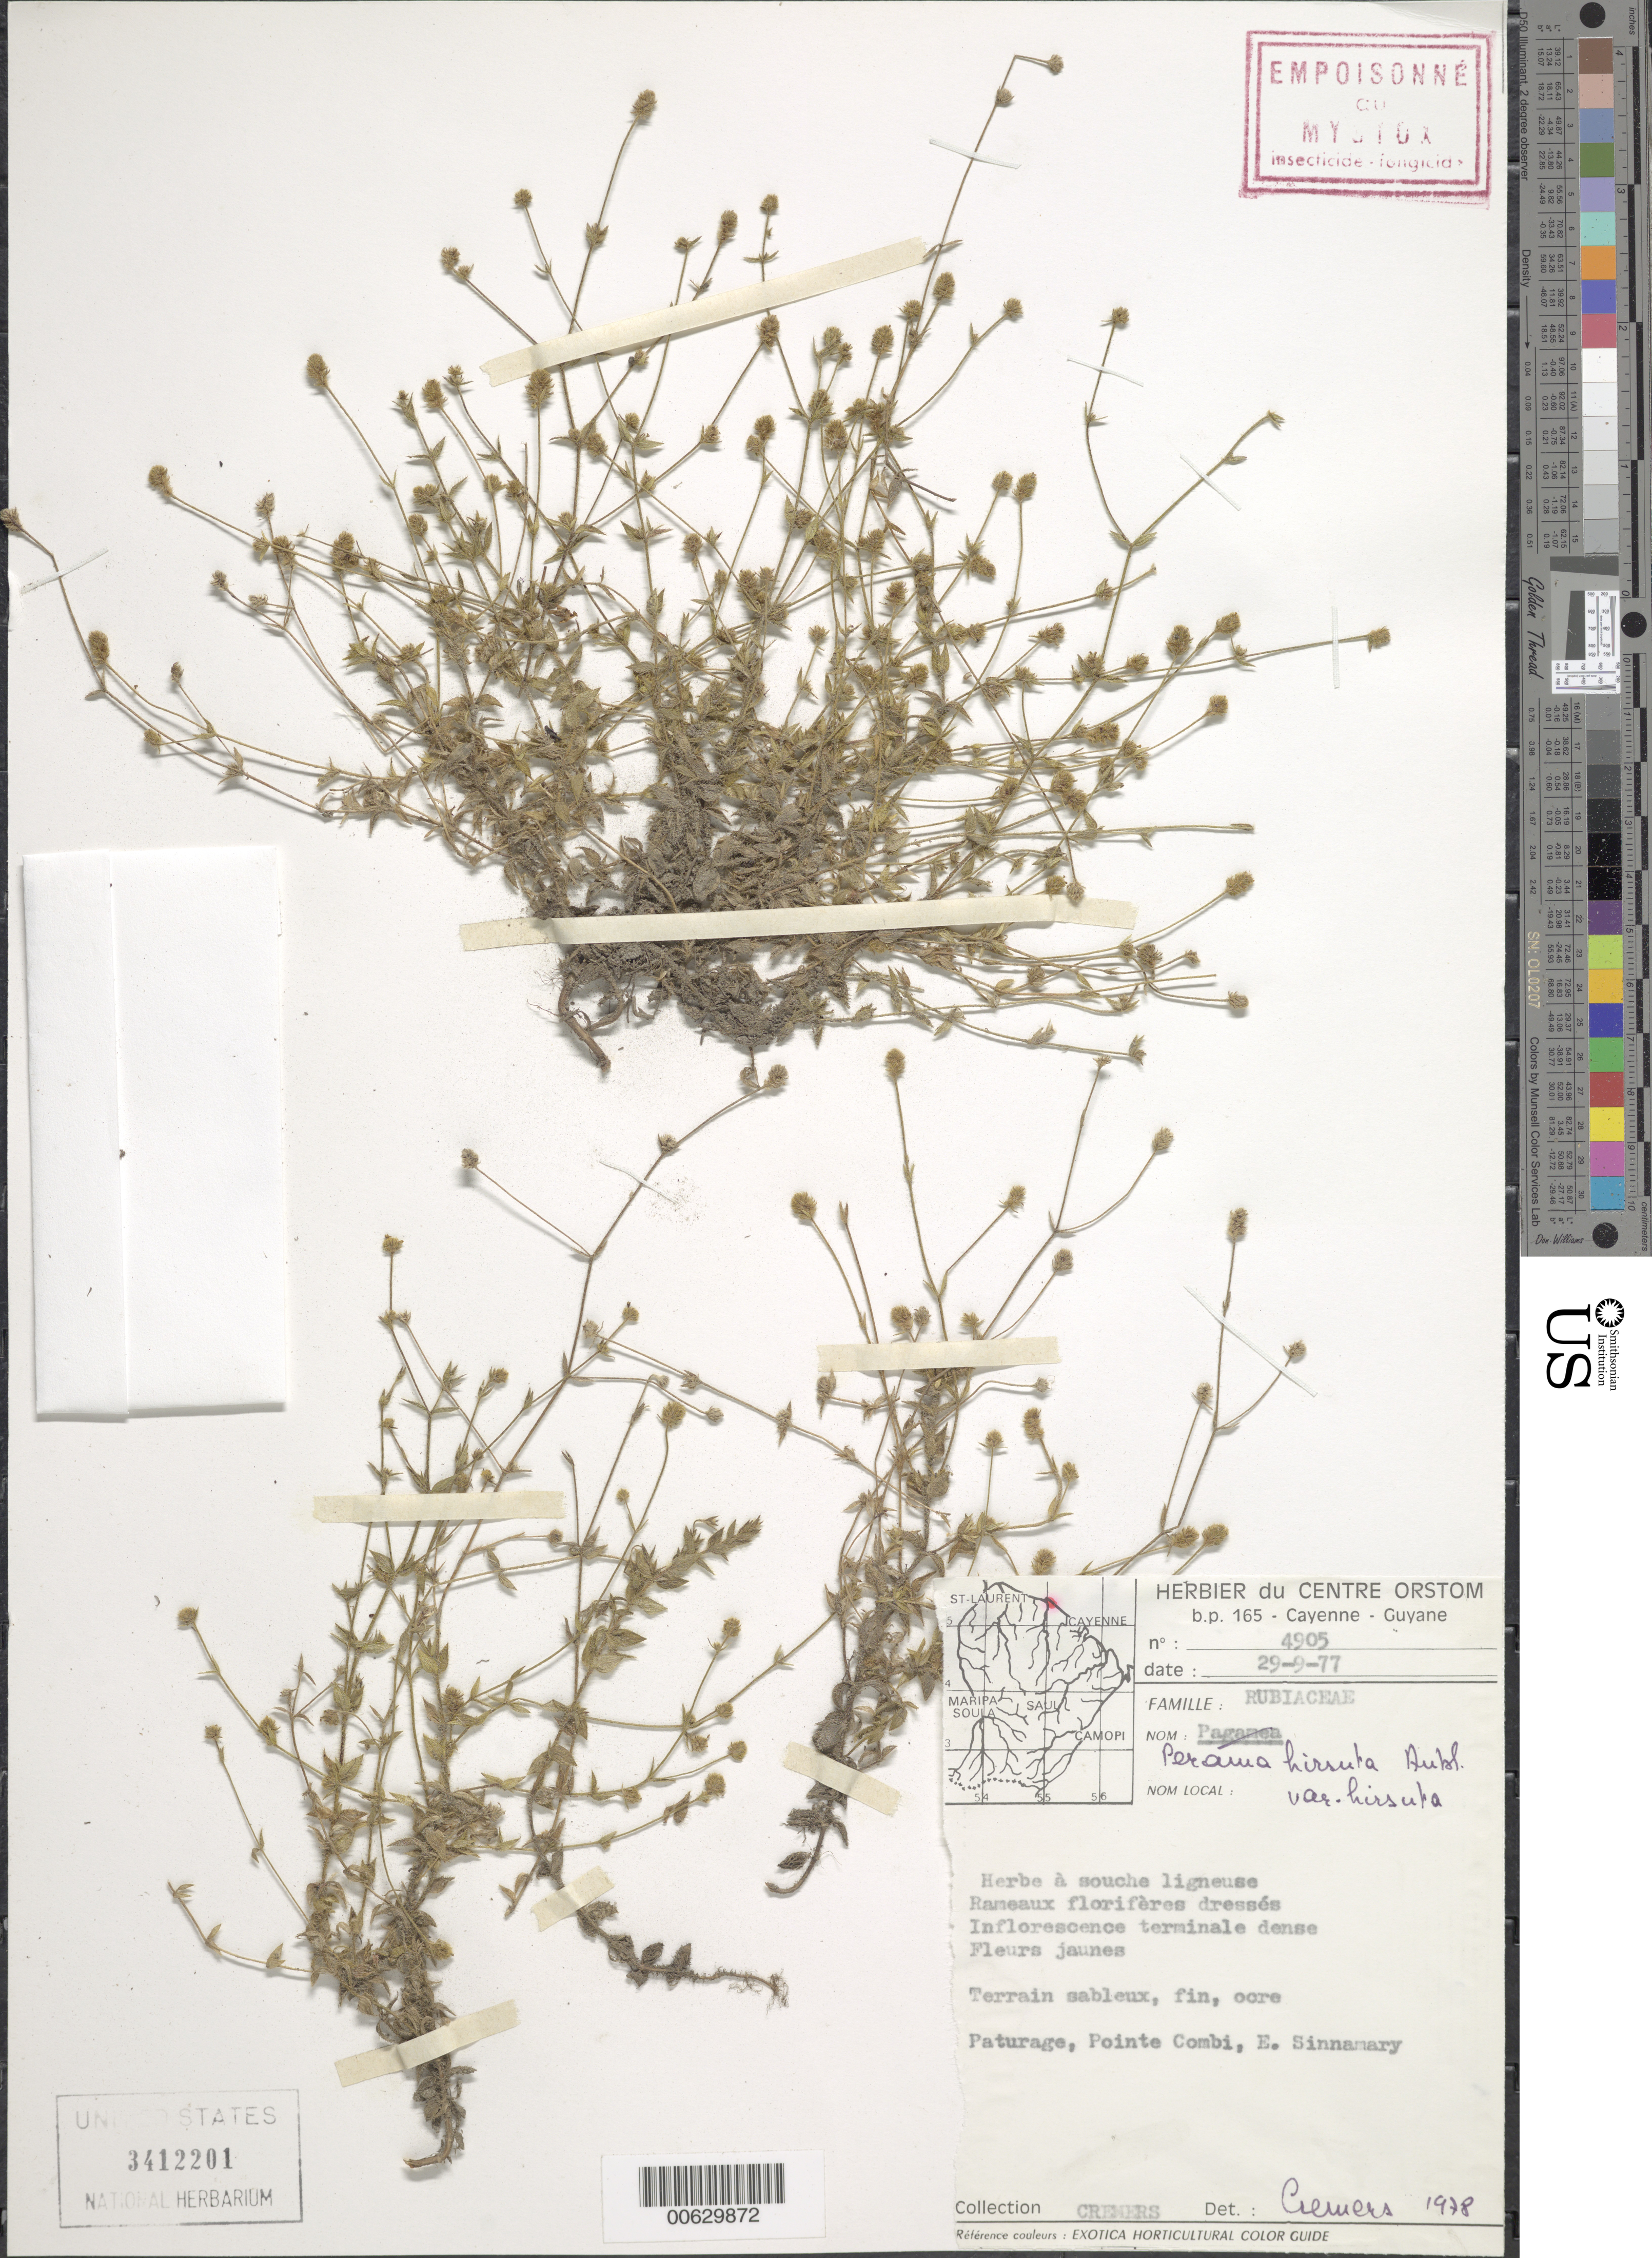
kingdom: Plantae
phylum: Tracheophyta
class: Magnoliopsida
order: Gentianales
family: Rubiaceae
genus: Perama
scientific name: Perama hirsuta var. hirsuta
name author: Aubl.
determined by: Cremers, Georges A.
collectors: G. Cremers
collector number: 4905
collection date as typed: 29-Sep-77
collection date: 1977-09-29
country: French Guiana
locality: Paturage, Pointe Combi, E. Sinnamary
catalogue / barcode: US 3412201